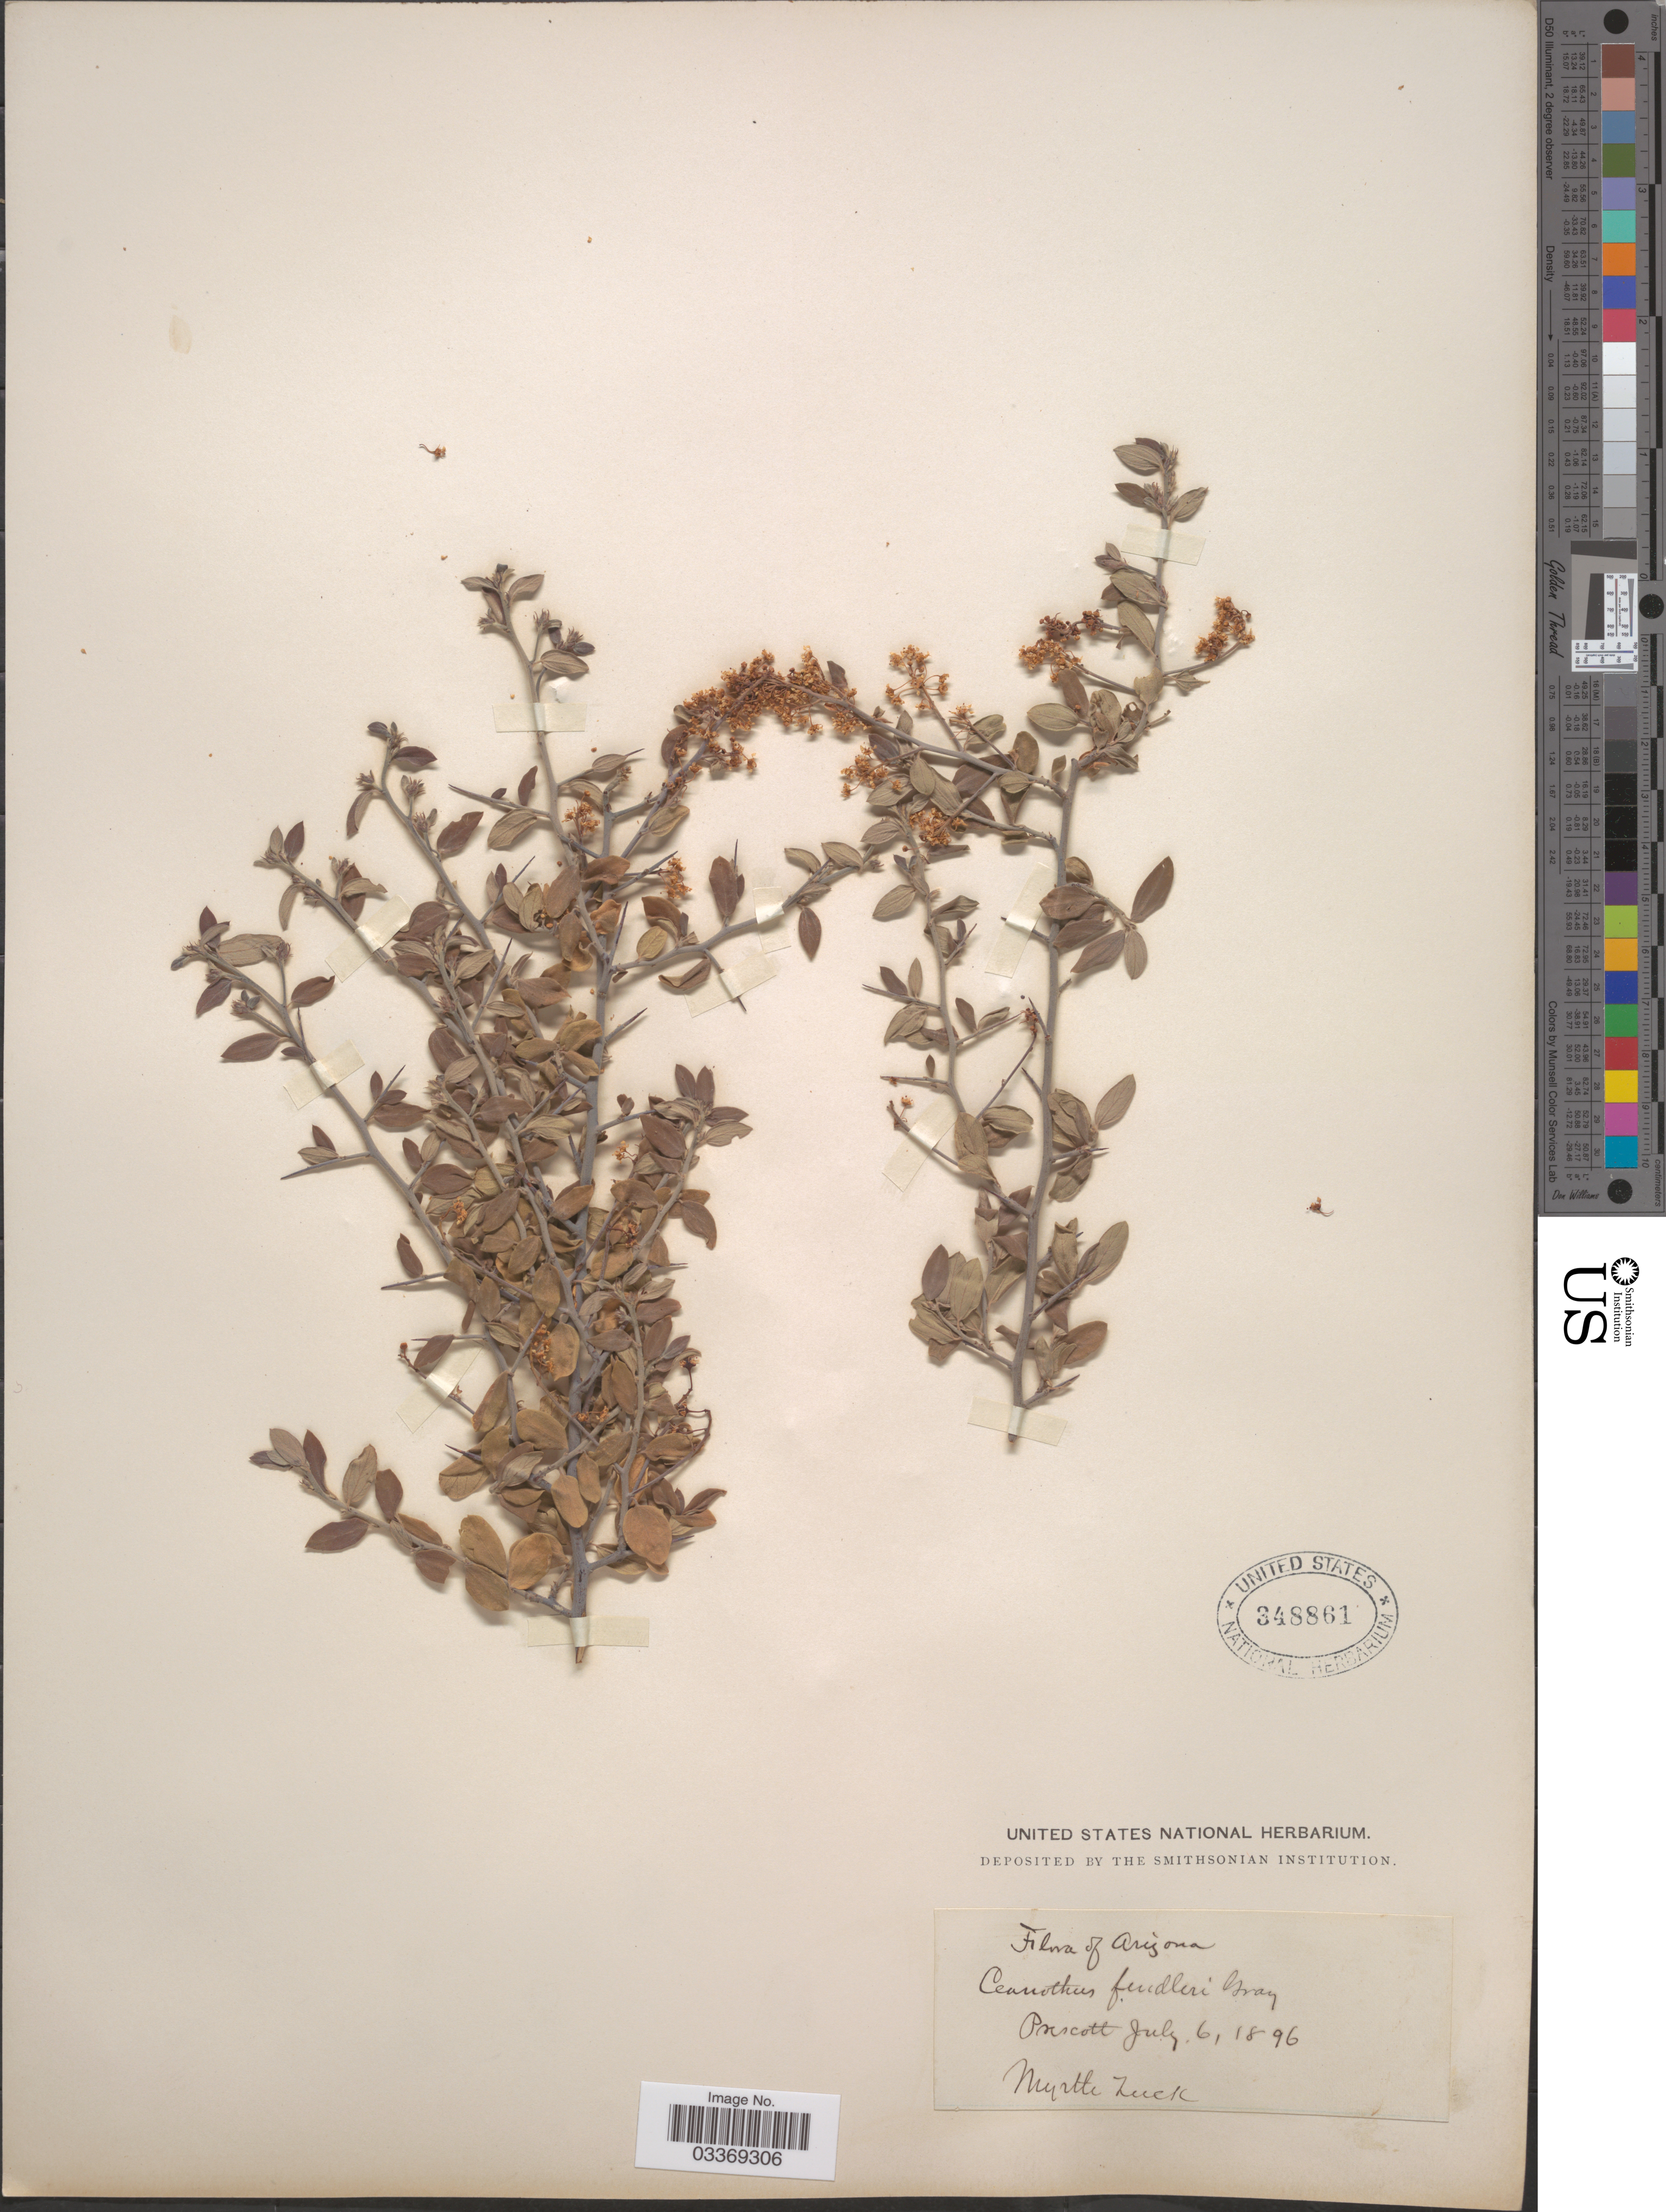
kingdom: Plantae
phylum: Tracheophyta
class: Magnoliopsida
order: Rosales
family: Rhamnaceae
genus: Ceanothus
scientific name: Ceanothus fendleri var. venosus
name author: (A. Gray) Trel.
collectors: M. Zuck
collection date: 1896-07-06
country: United States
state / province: Arizona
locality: Prescott.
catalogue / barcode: US 348861